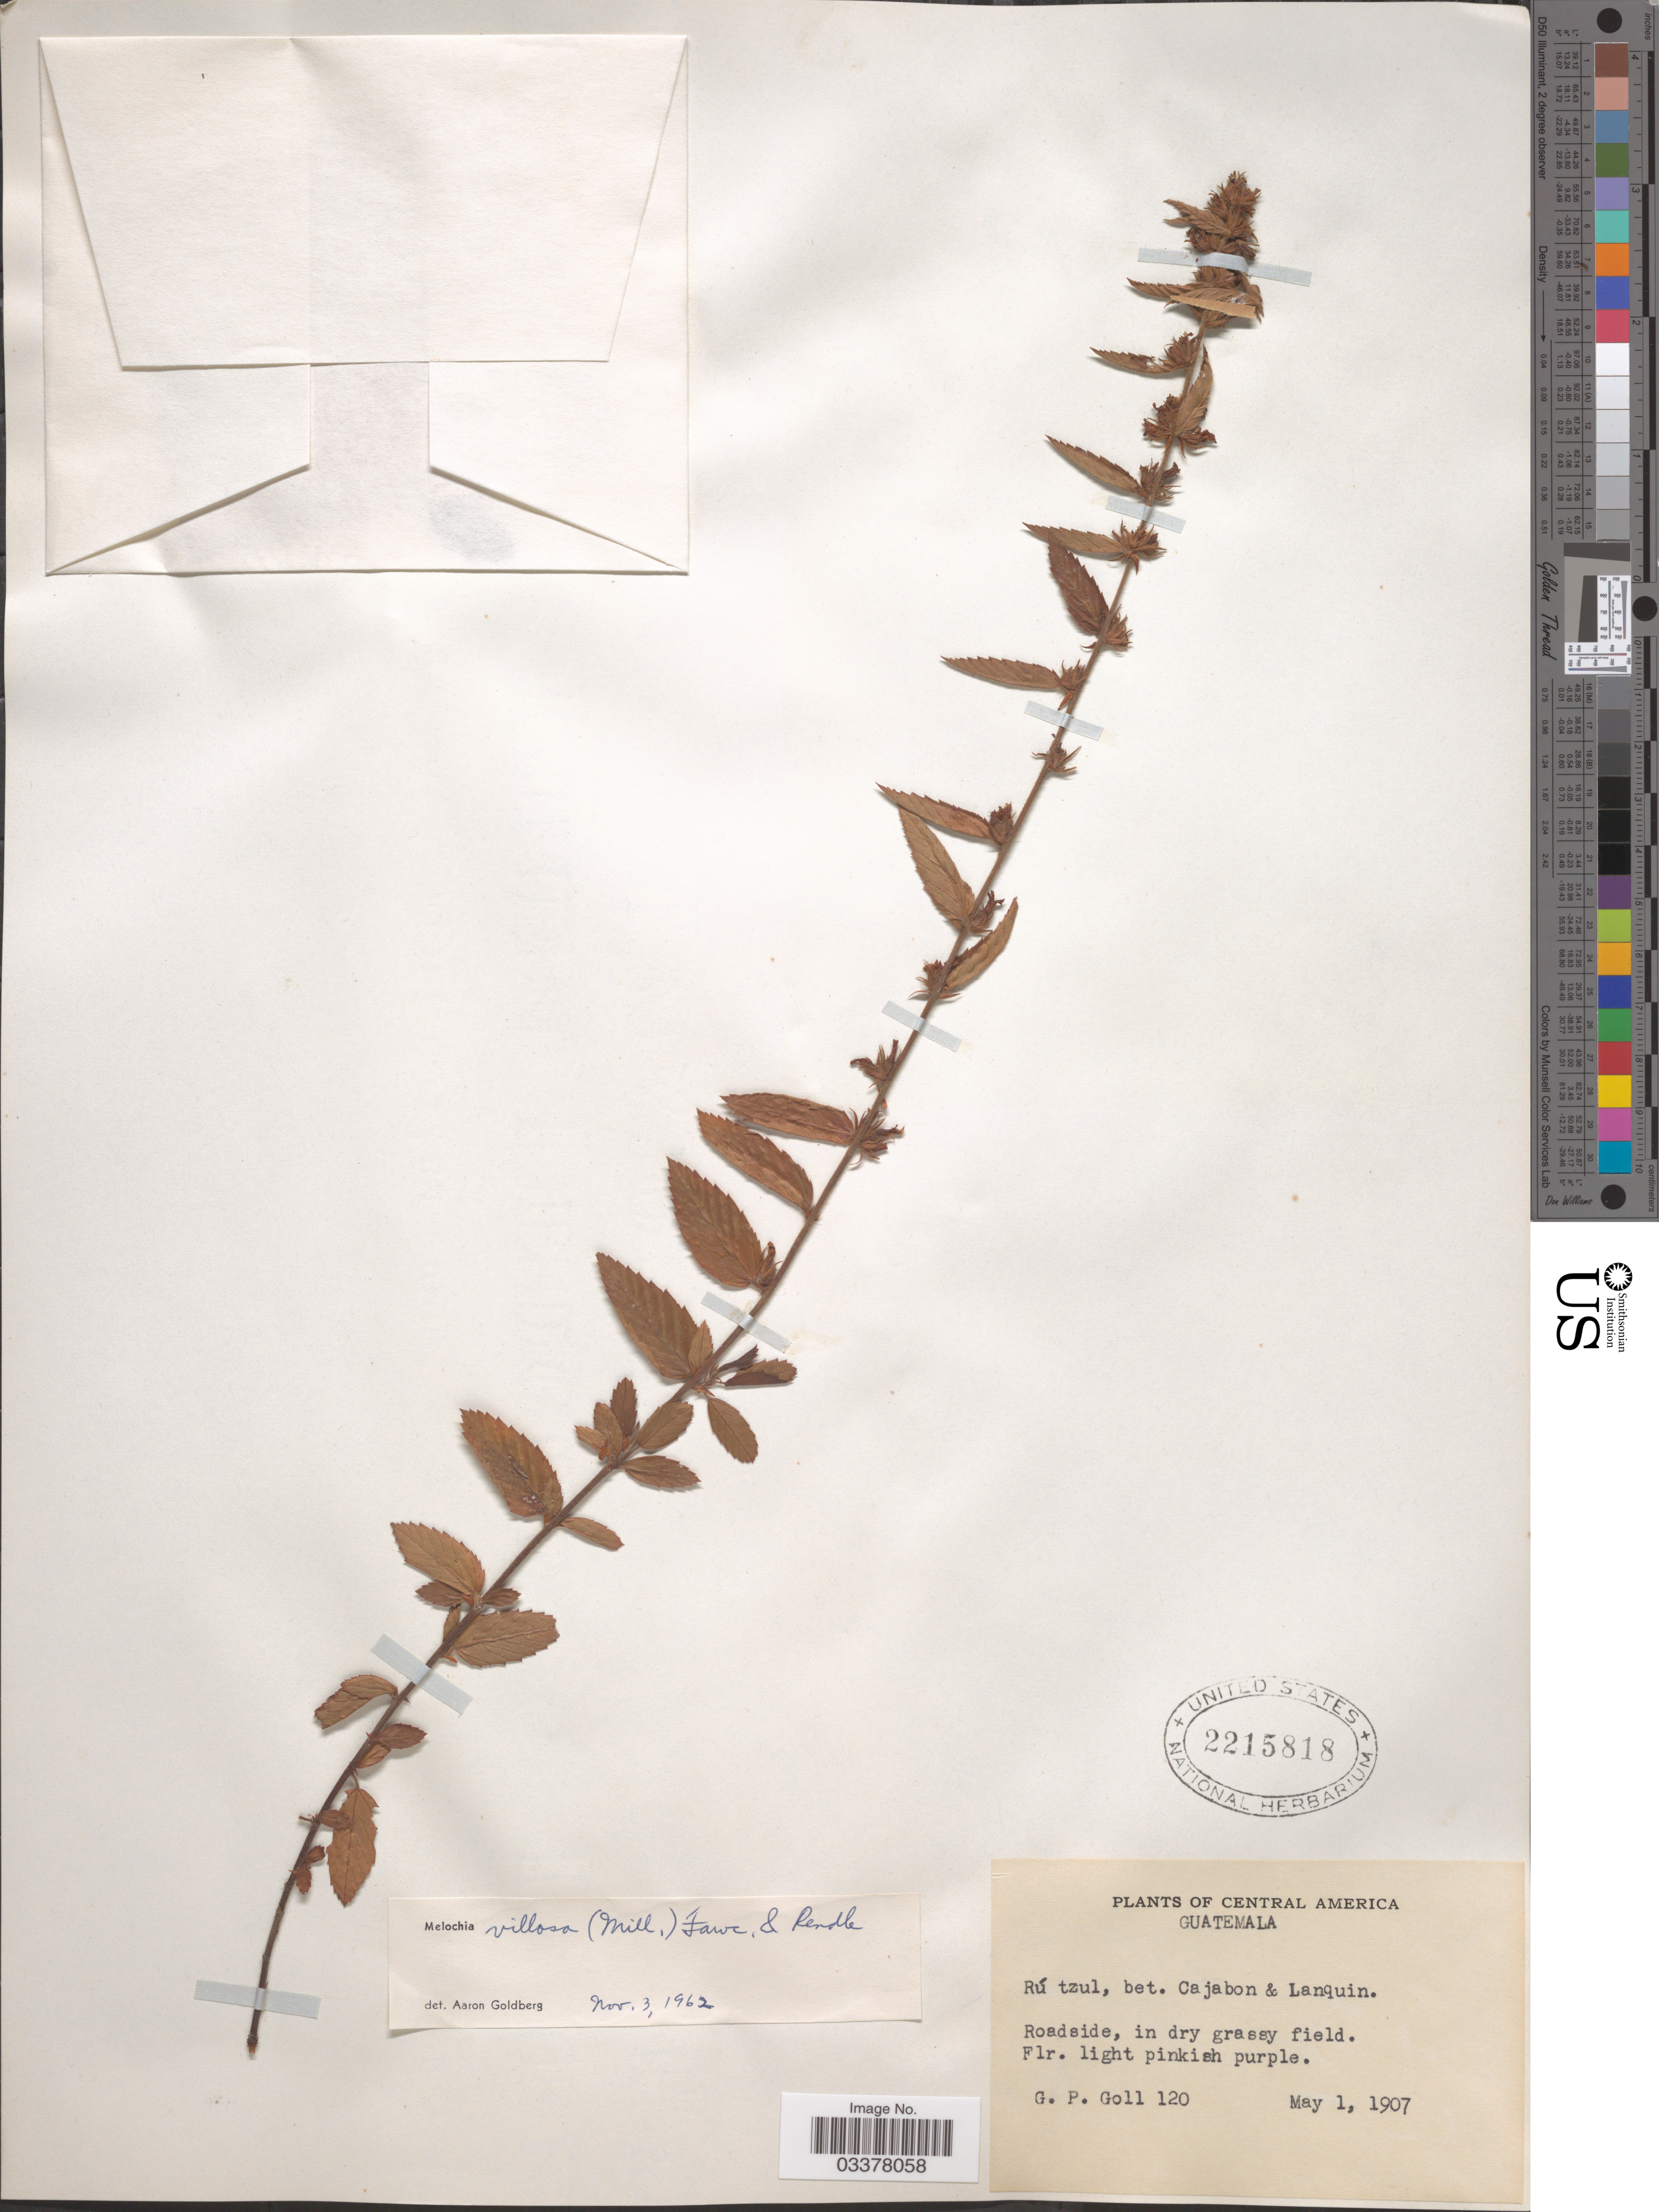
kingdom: Plantae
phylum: Tracheophyta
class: Magnoliopsida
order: Malvales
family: Malvaceae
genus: Melochia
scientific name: Melochia spicata var. spicata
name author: (L.) Fryxell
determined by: Dorr, L. J., (BOT), Smithsonian Institution - National Museum of Natural History (UNITED STATES)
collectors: G. P. Goll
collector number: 120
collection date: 1907-05-01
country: Guatemala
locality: Rú tzul, bet. Cajabon & Lanquin.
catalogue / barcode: US 2215818